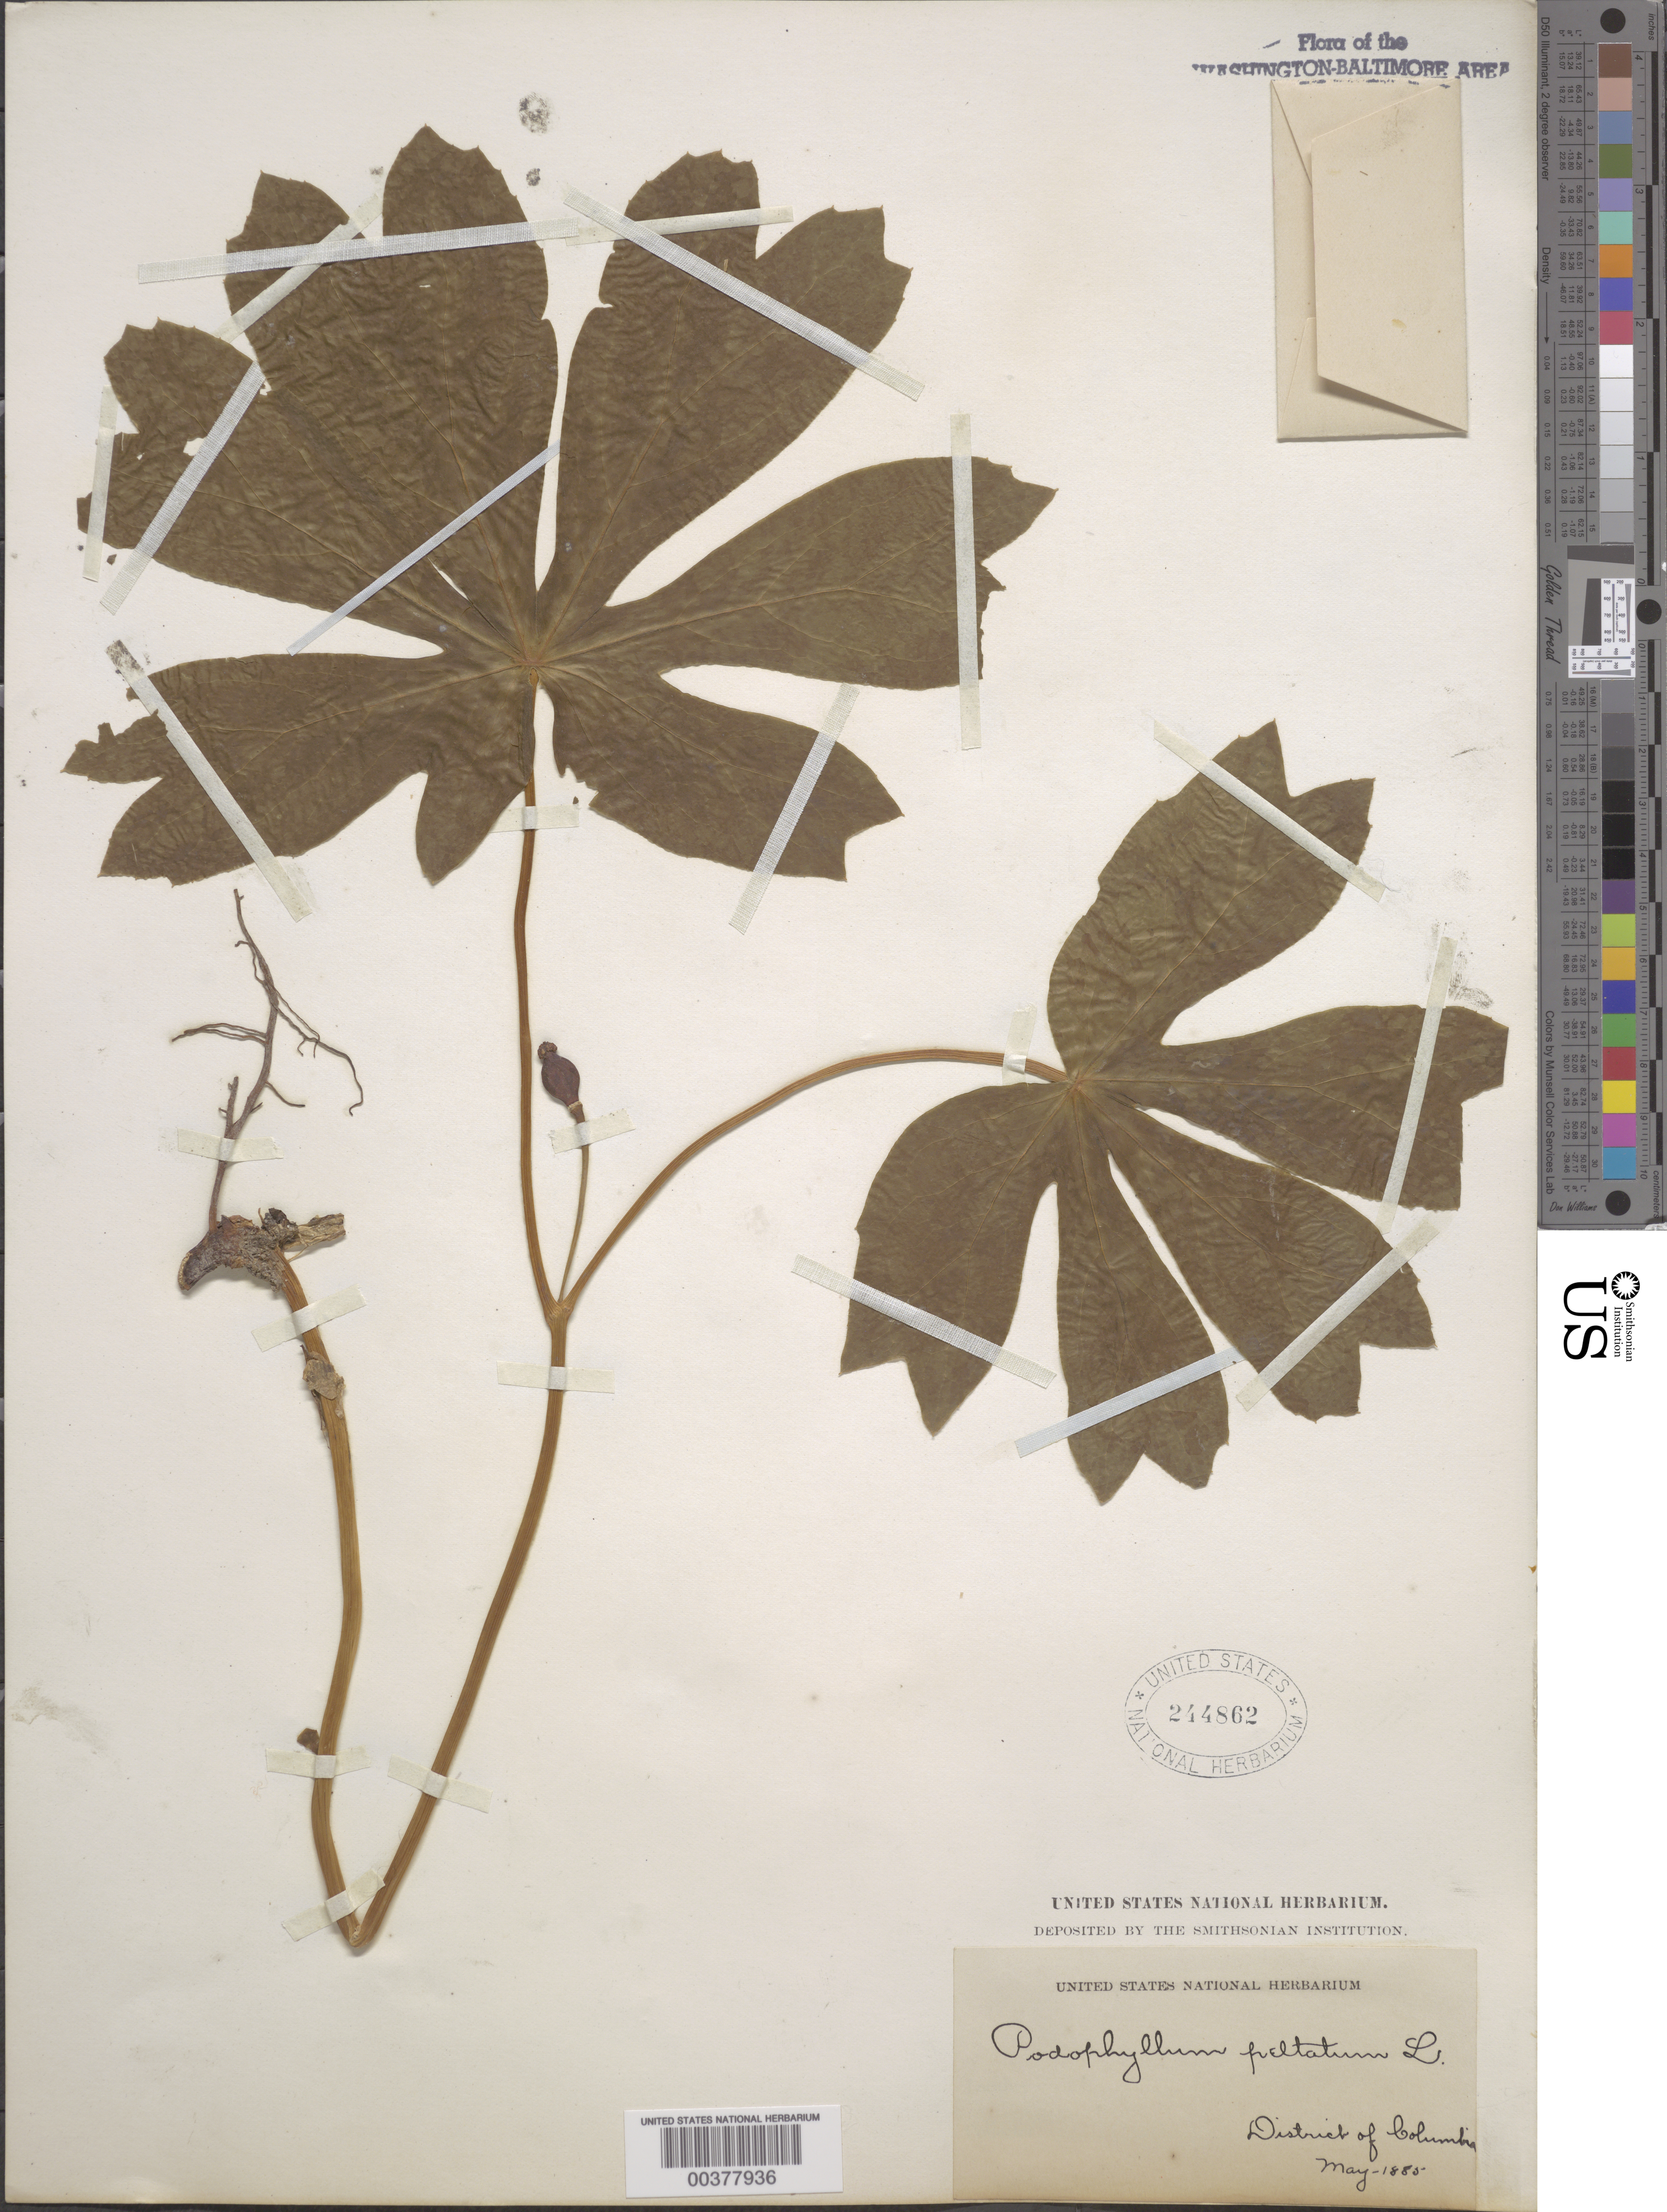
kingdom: Plantae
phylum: Tracheophyta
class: Magnoliopsida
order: Ranunculales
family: Berberidaceae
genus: Podophyllum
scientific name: Podophyllum peltatum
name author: L.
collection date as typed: May 1885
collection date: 1885-05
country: United States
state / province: District of Columbia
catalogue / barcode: US 244862